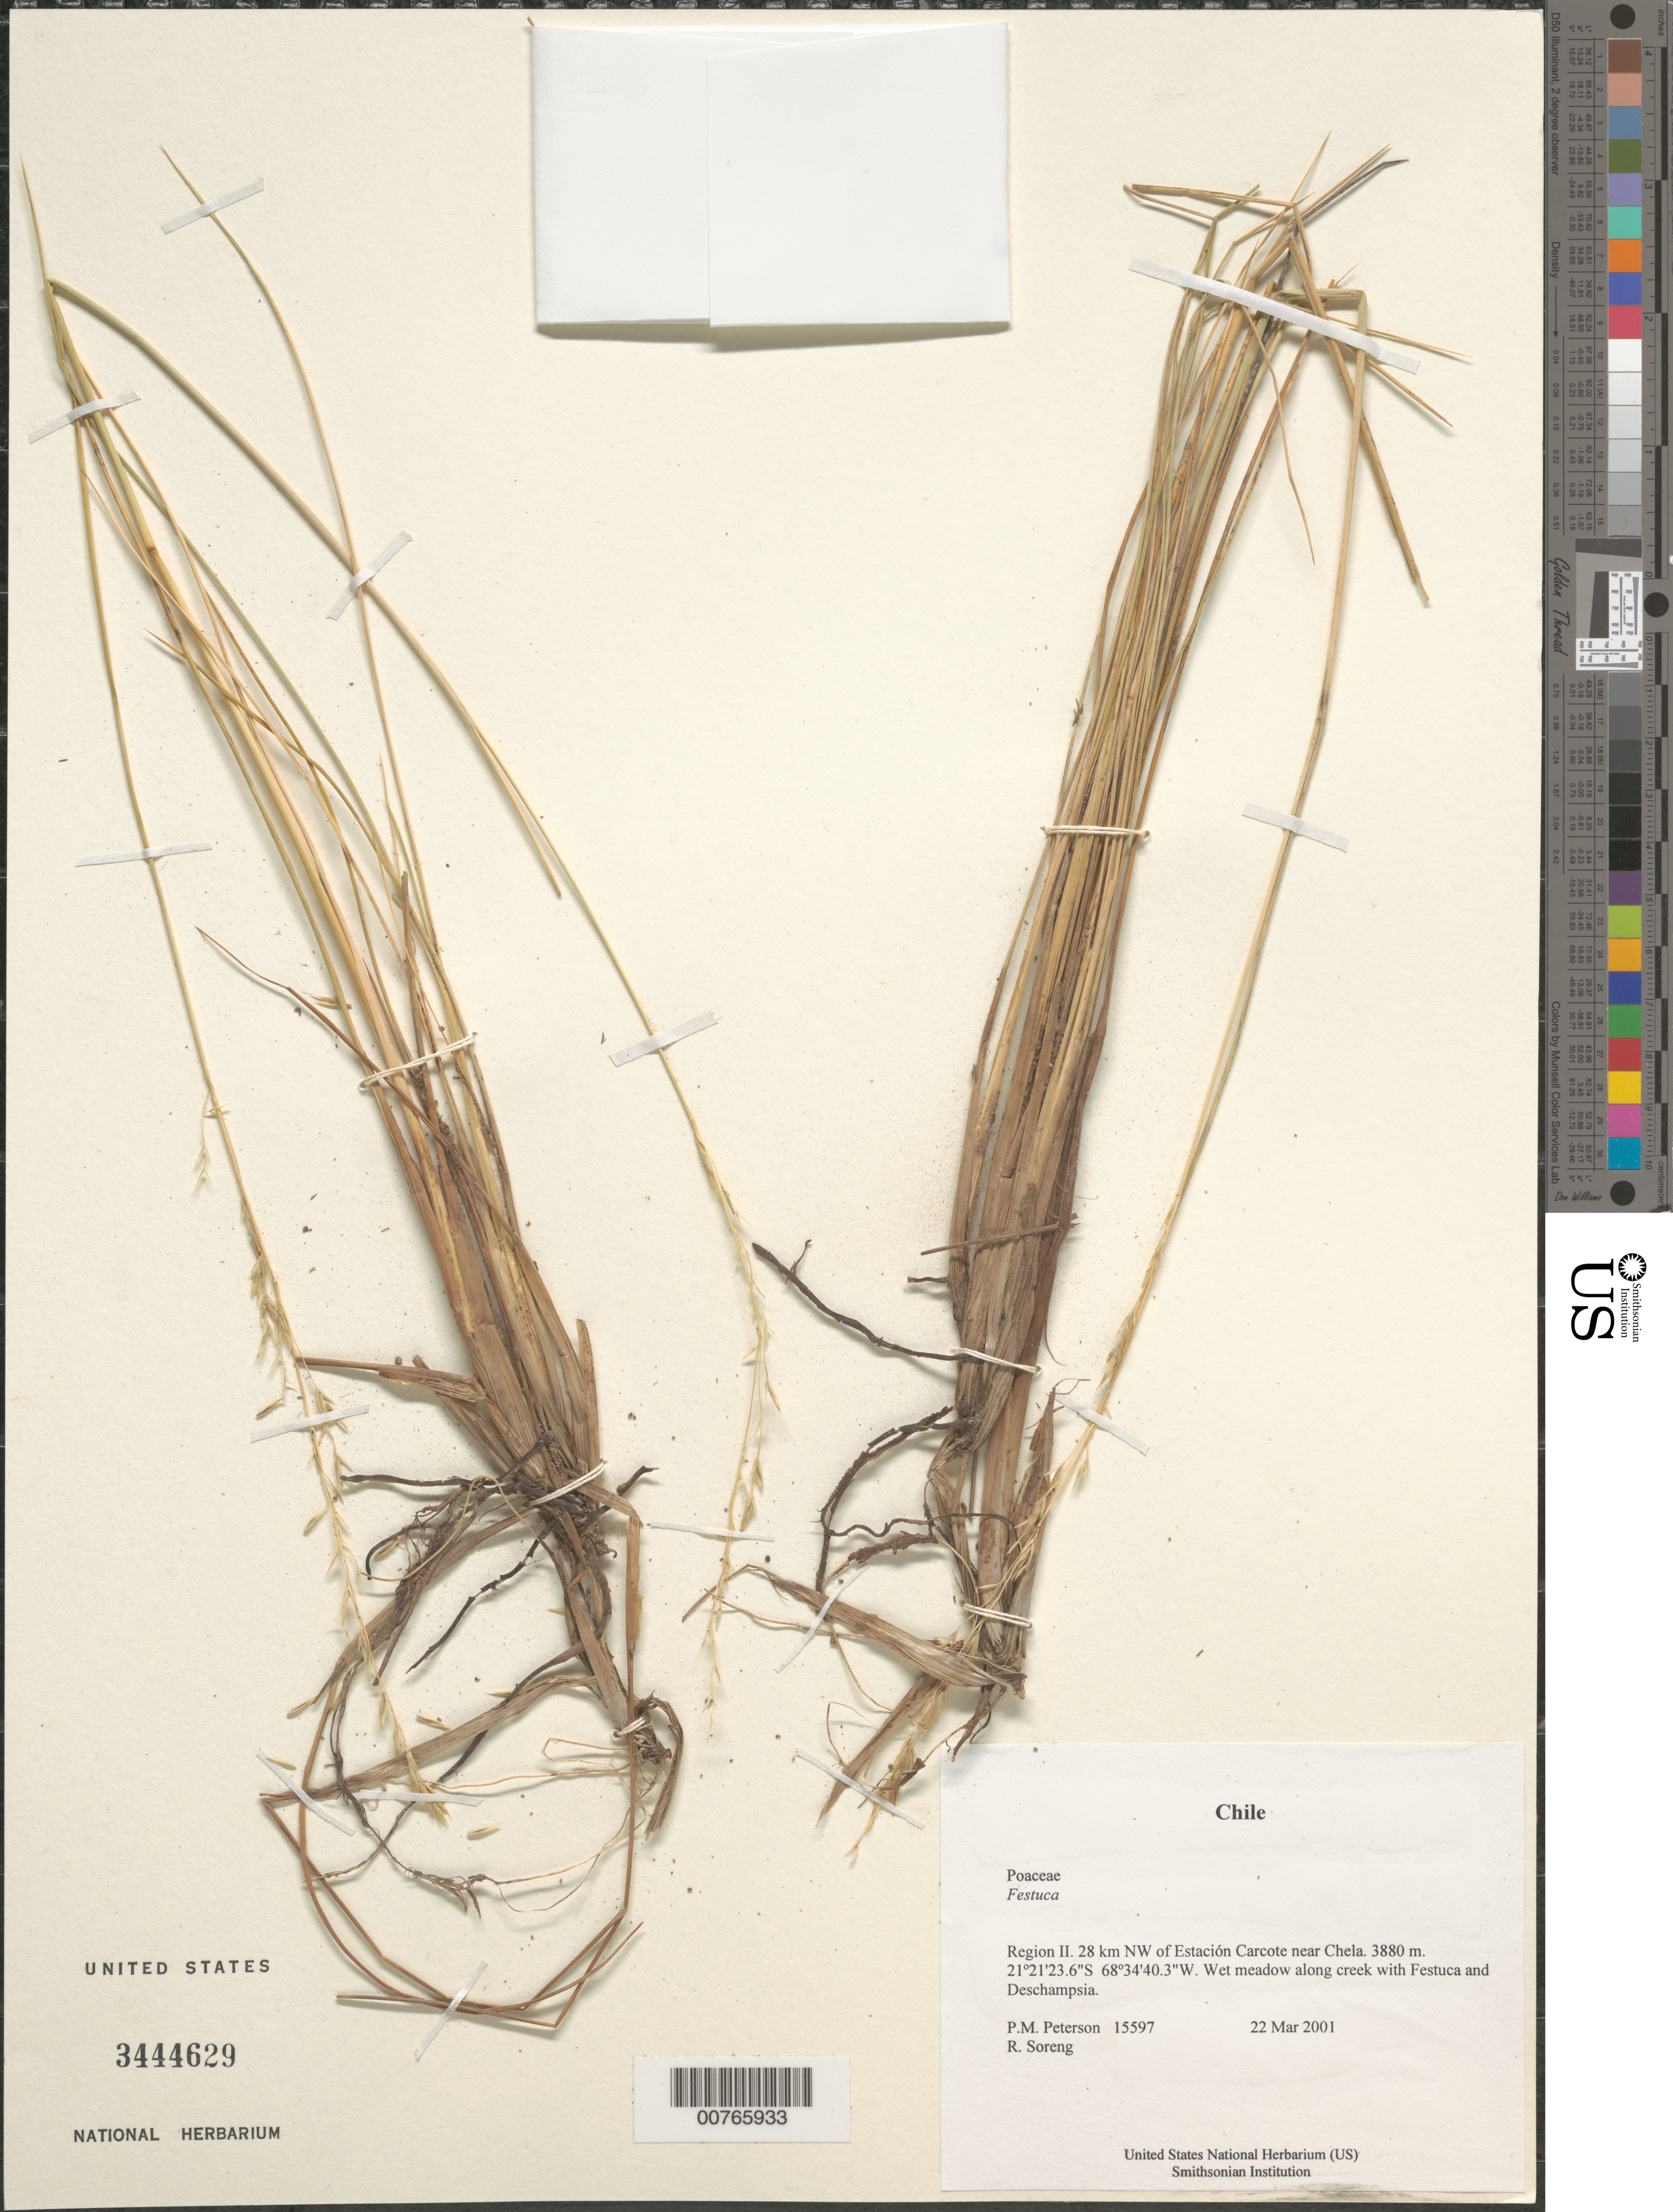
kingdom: Plantae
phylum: Tracheophyta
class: Liliopsida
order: Poales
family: Poaceae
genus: Festuca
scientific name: Festuca hypsophila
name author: Phil.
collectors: P. M. Peterson & R. J. Soreng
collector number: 15597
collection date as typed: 22 Mar 2001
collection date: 2001-03-22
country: Chile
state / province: Antofagasta (II)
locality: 28 km NW of Estación Carcote near Chela.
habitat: Wet meadow along creek with Festuca and Deschampsia.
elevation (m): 3880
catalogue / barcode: US 3444629